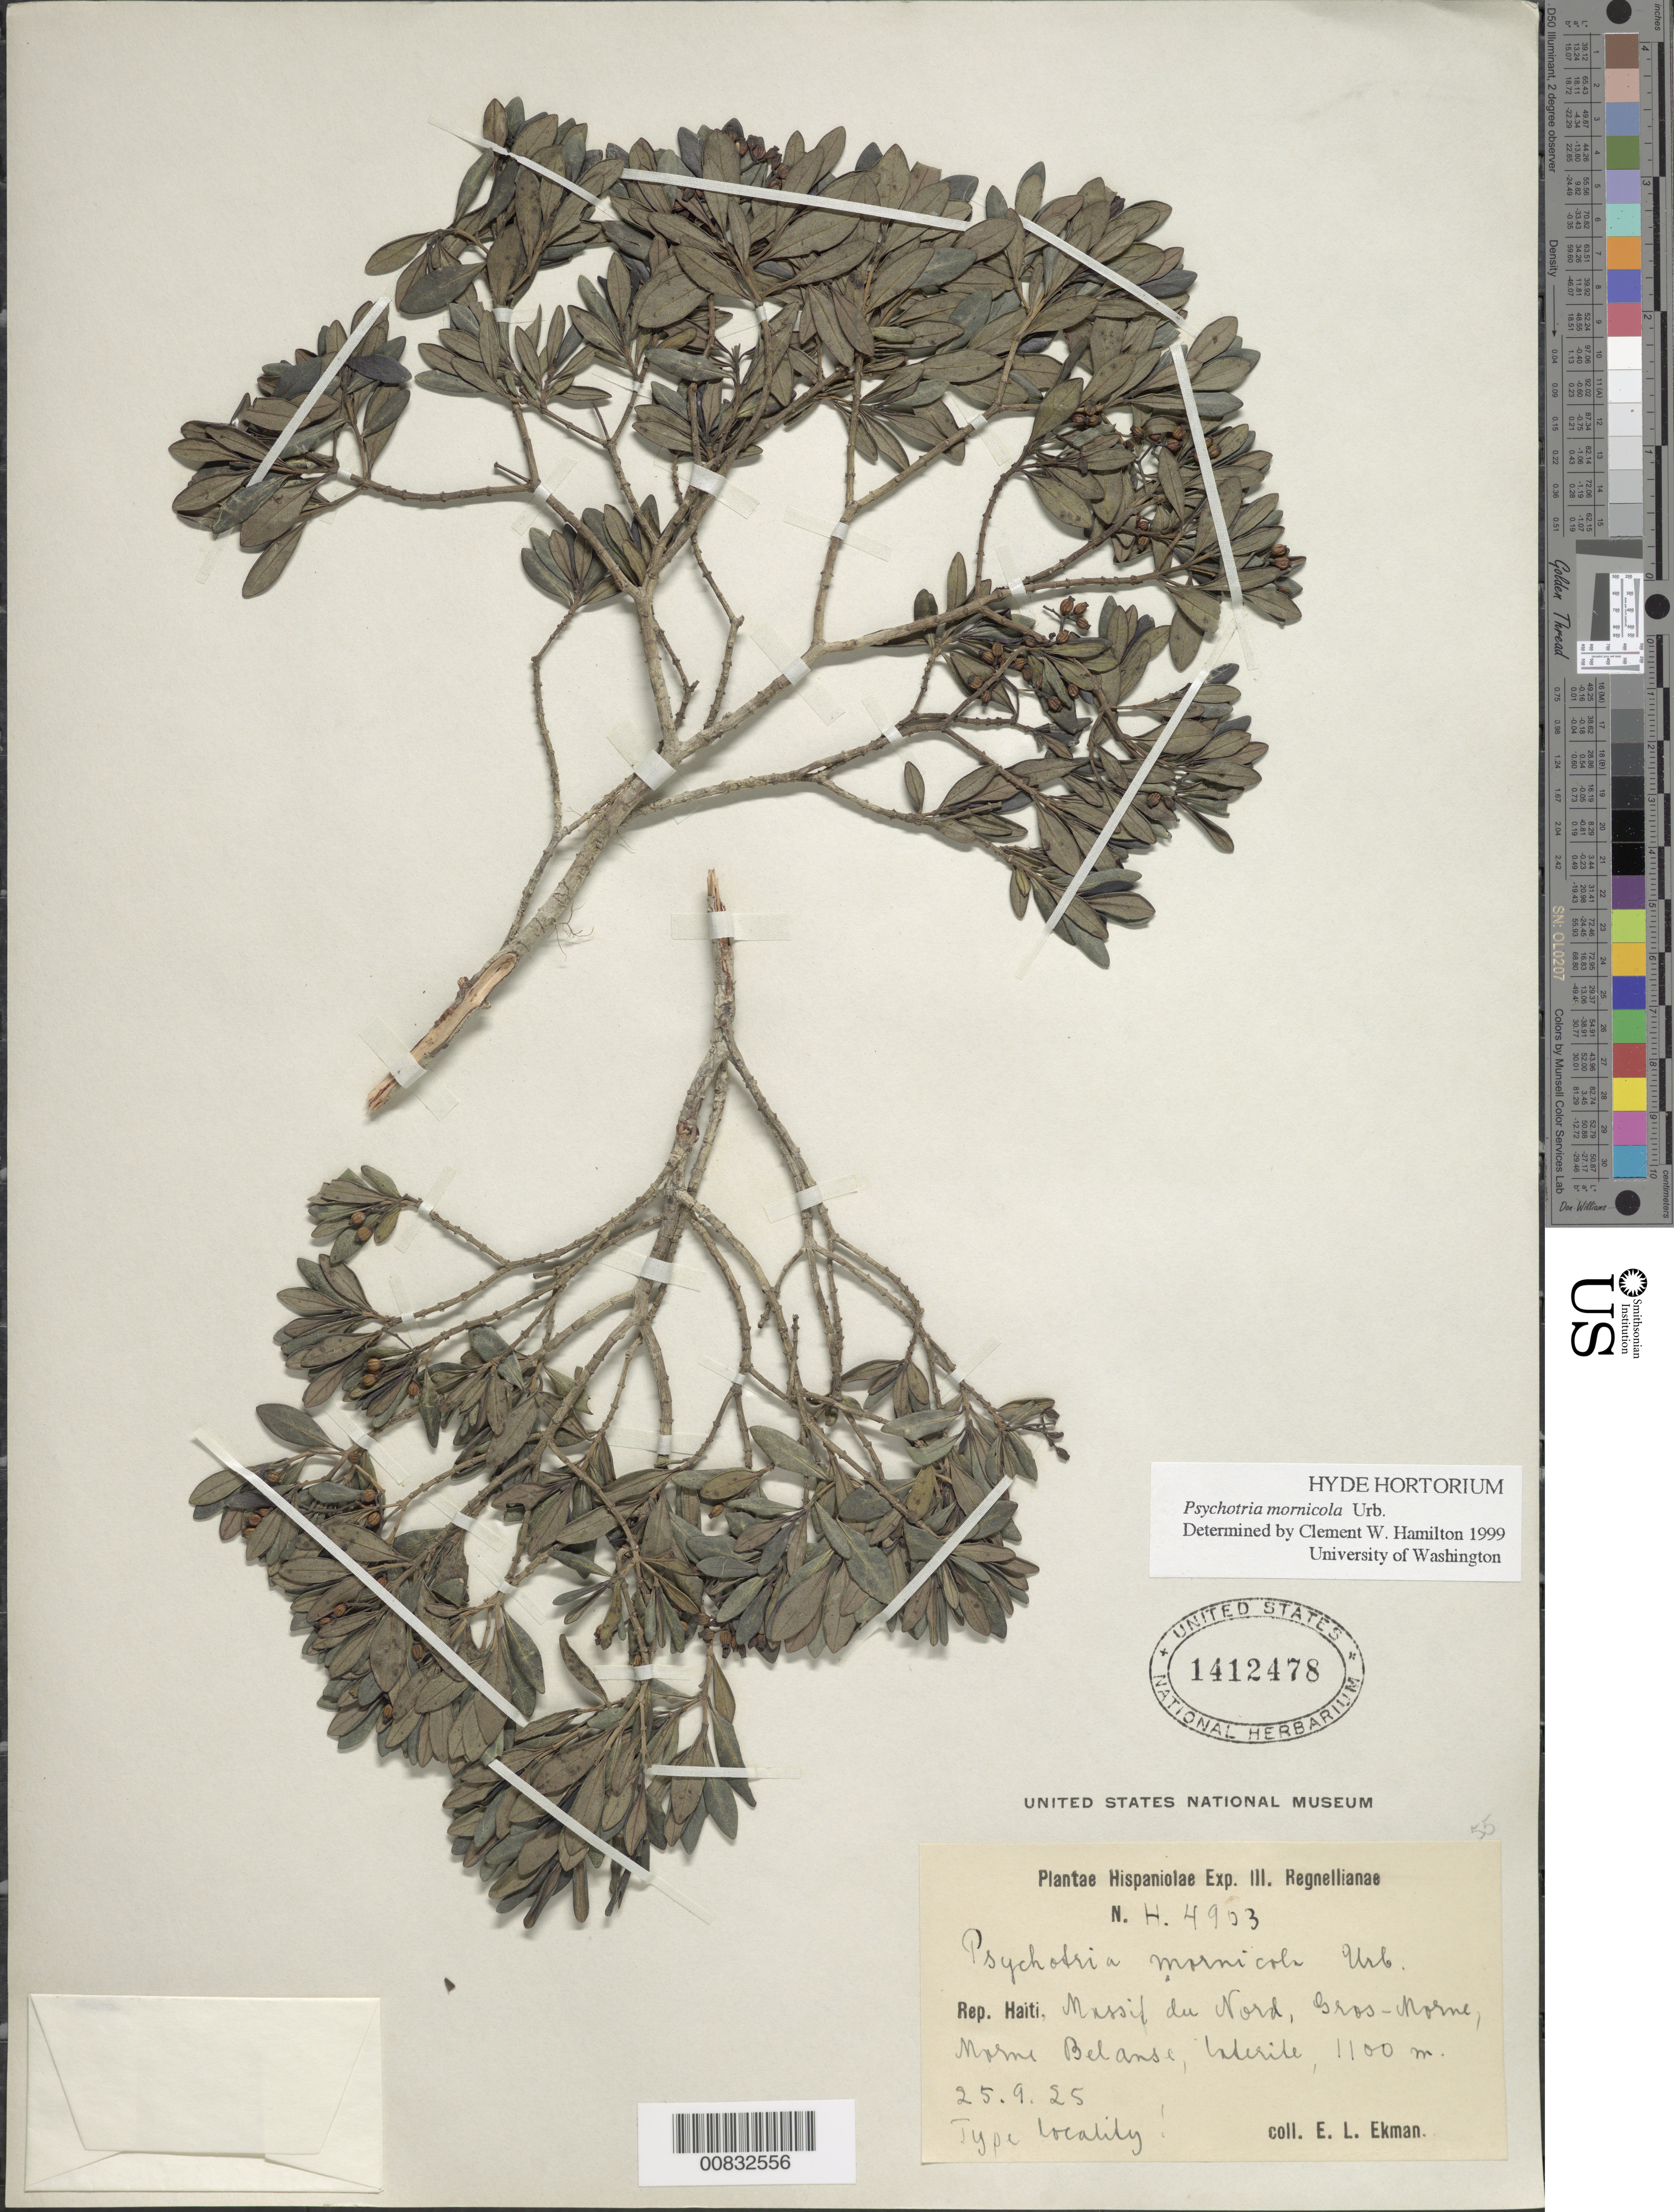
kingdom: Plantae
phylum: Tracheophyta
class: Magnoliopsida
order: Gentianales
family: Rubiaceae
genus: Psychotria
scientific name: Psychotria mornicola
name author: Urb.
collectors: E. L. Ekman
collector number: H 4903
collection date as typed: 25 Sep 1925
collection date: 1925-09-25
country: Haiti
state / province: Artibonite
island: Hispaniola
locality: Massif du Nord, Gros-Morne, Morne Belanse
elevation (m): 1100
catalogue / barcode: US 1412478